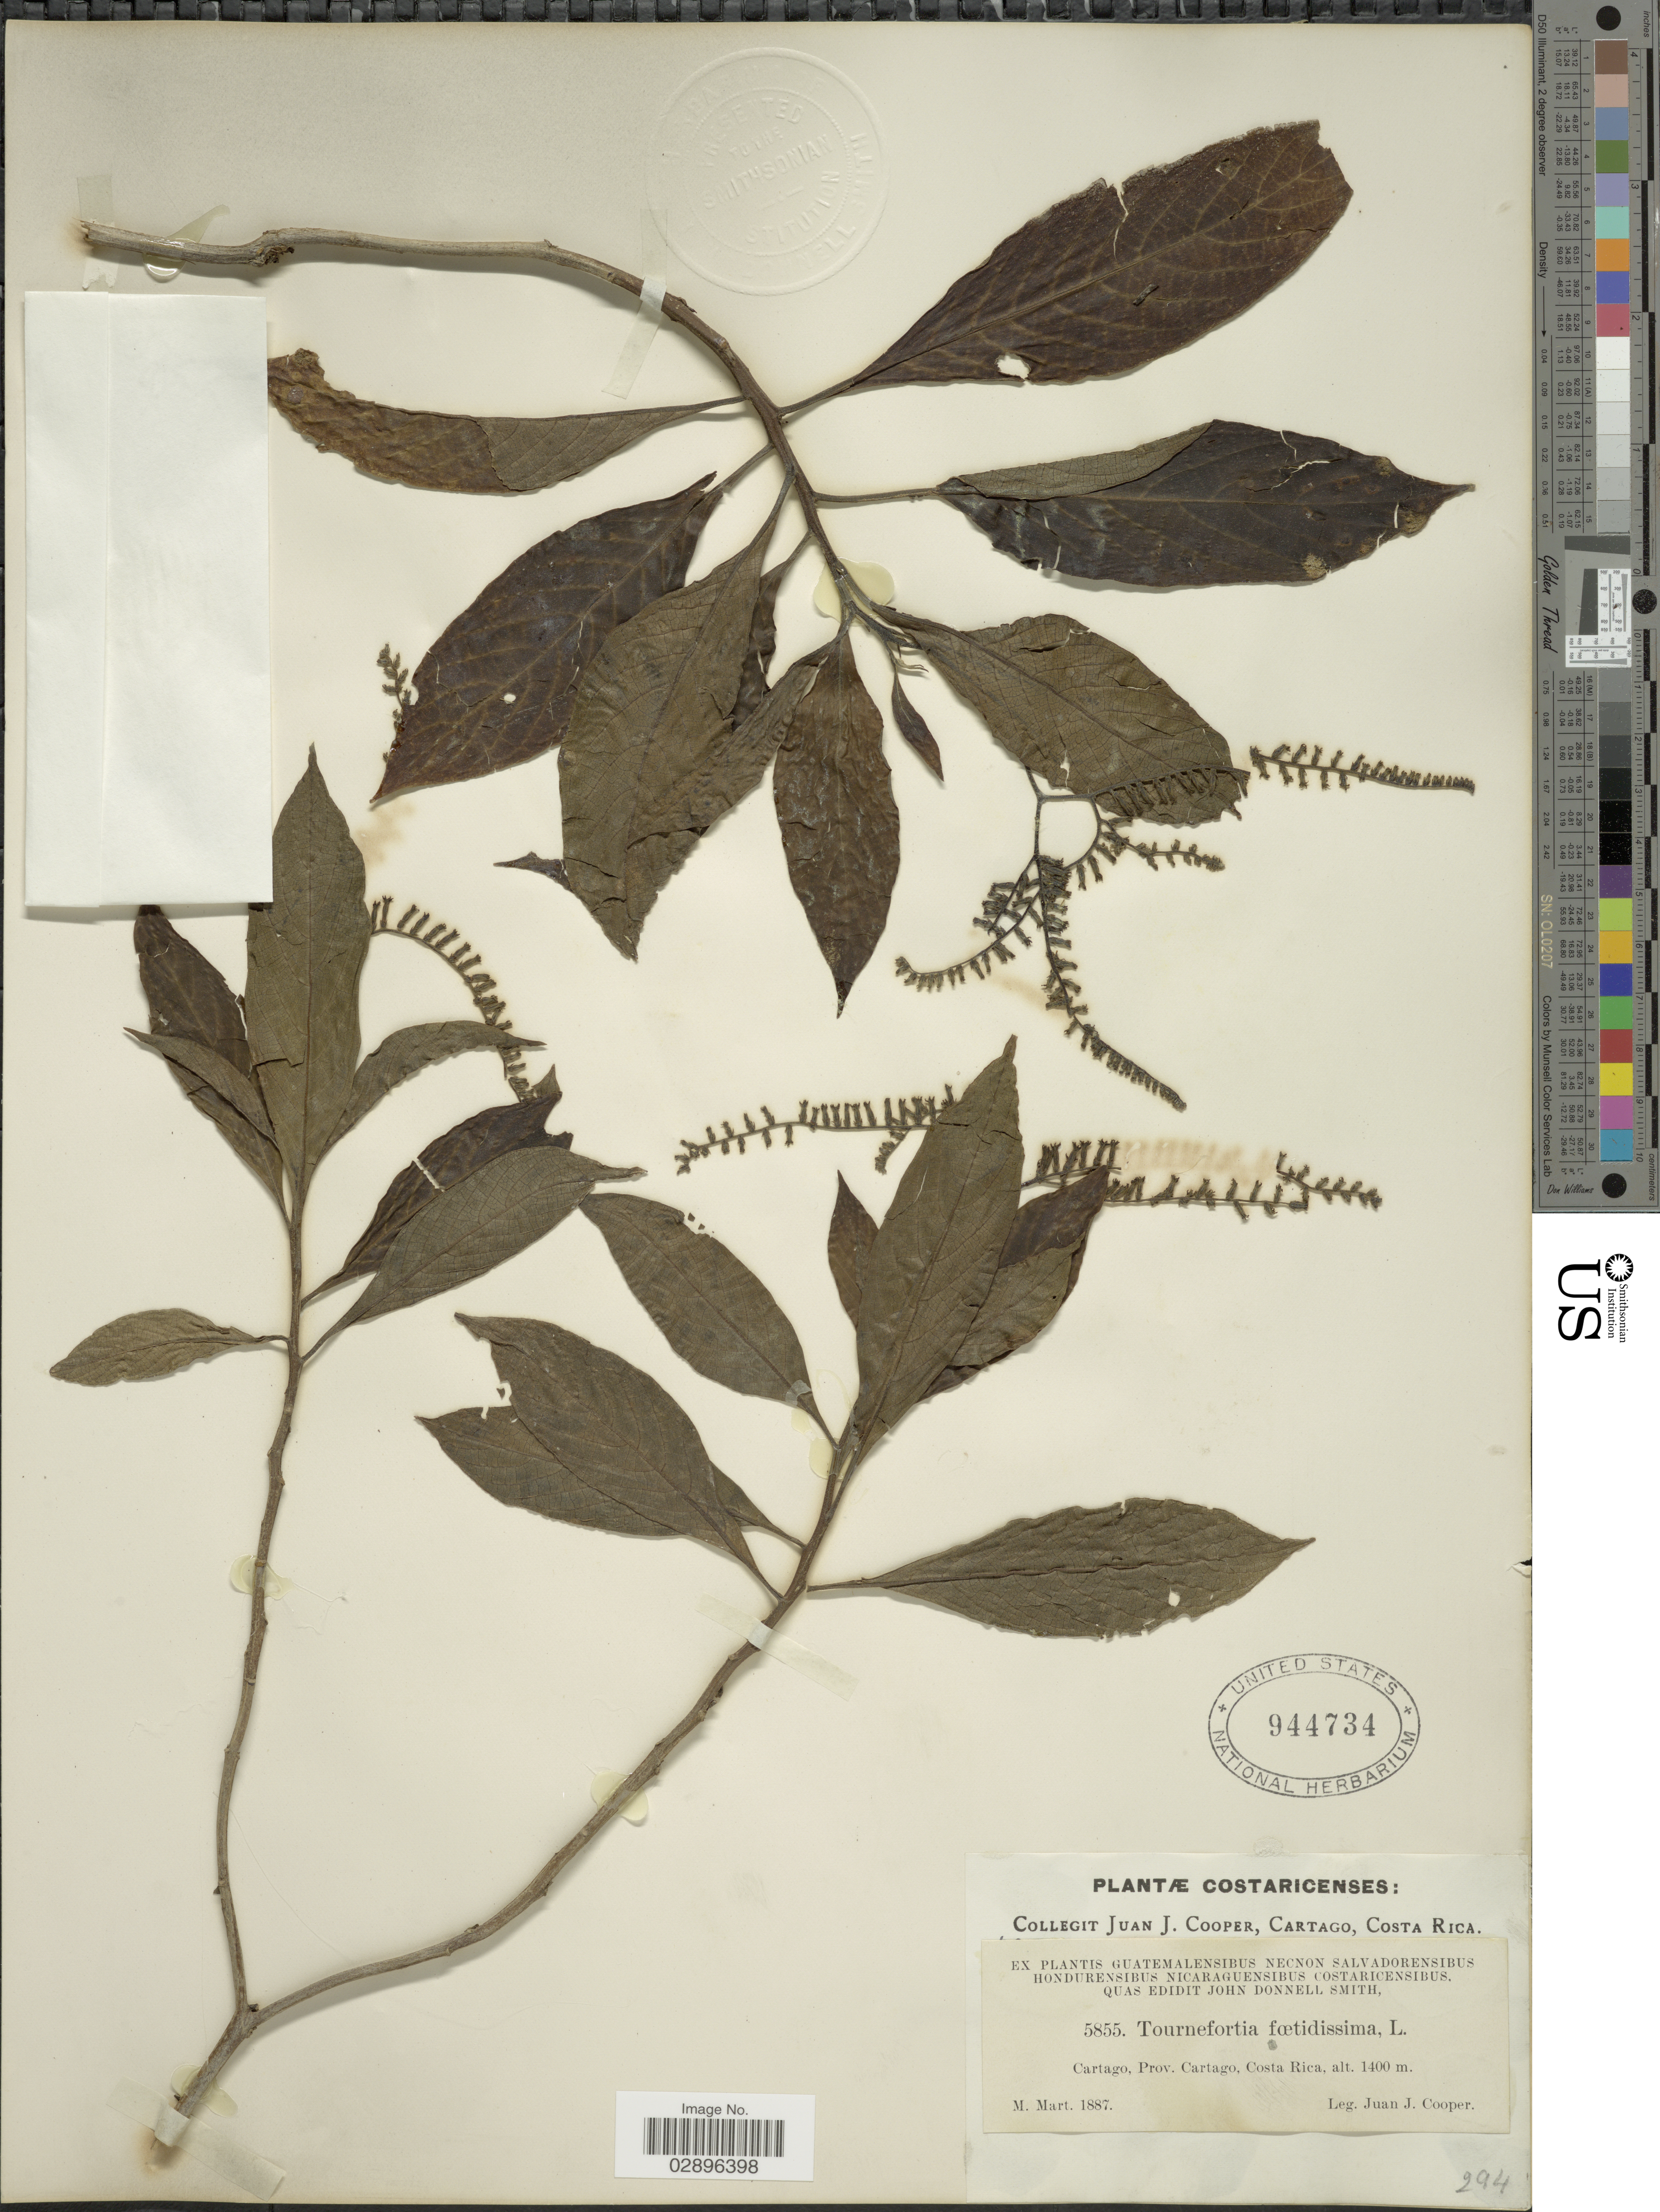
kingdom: Plantae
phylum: Tracheophyta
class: Magnoliopsida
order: Boraginales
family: Heliotropiaceae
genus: Tournefortia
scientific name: Tournefortia foetidissima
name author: L.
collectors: J. J. Cooper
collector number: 5855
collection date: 1887-03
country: Costa Rica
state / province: Cartago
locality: Cartago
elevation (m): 1400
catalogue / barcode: US 944734